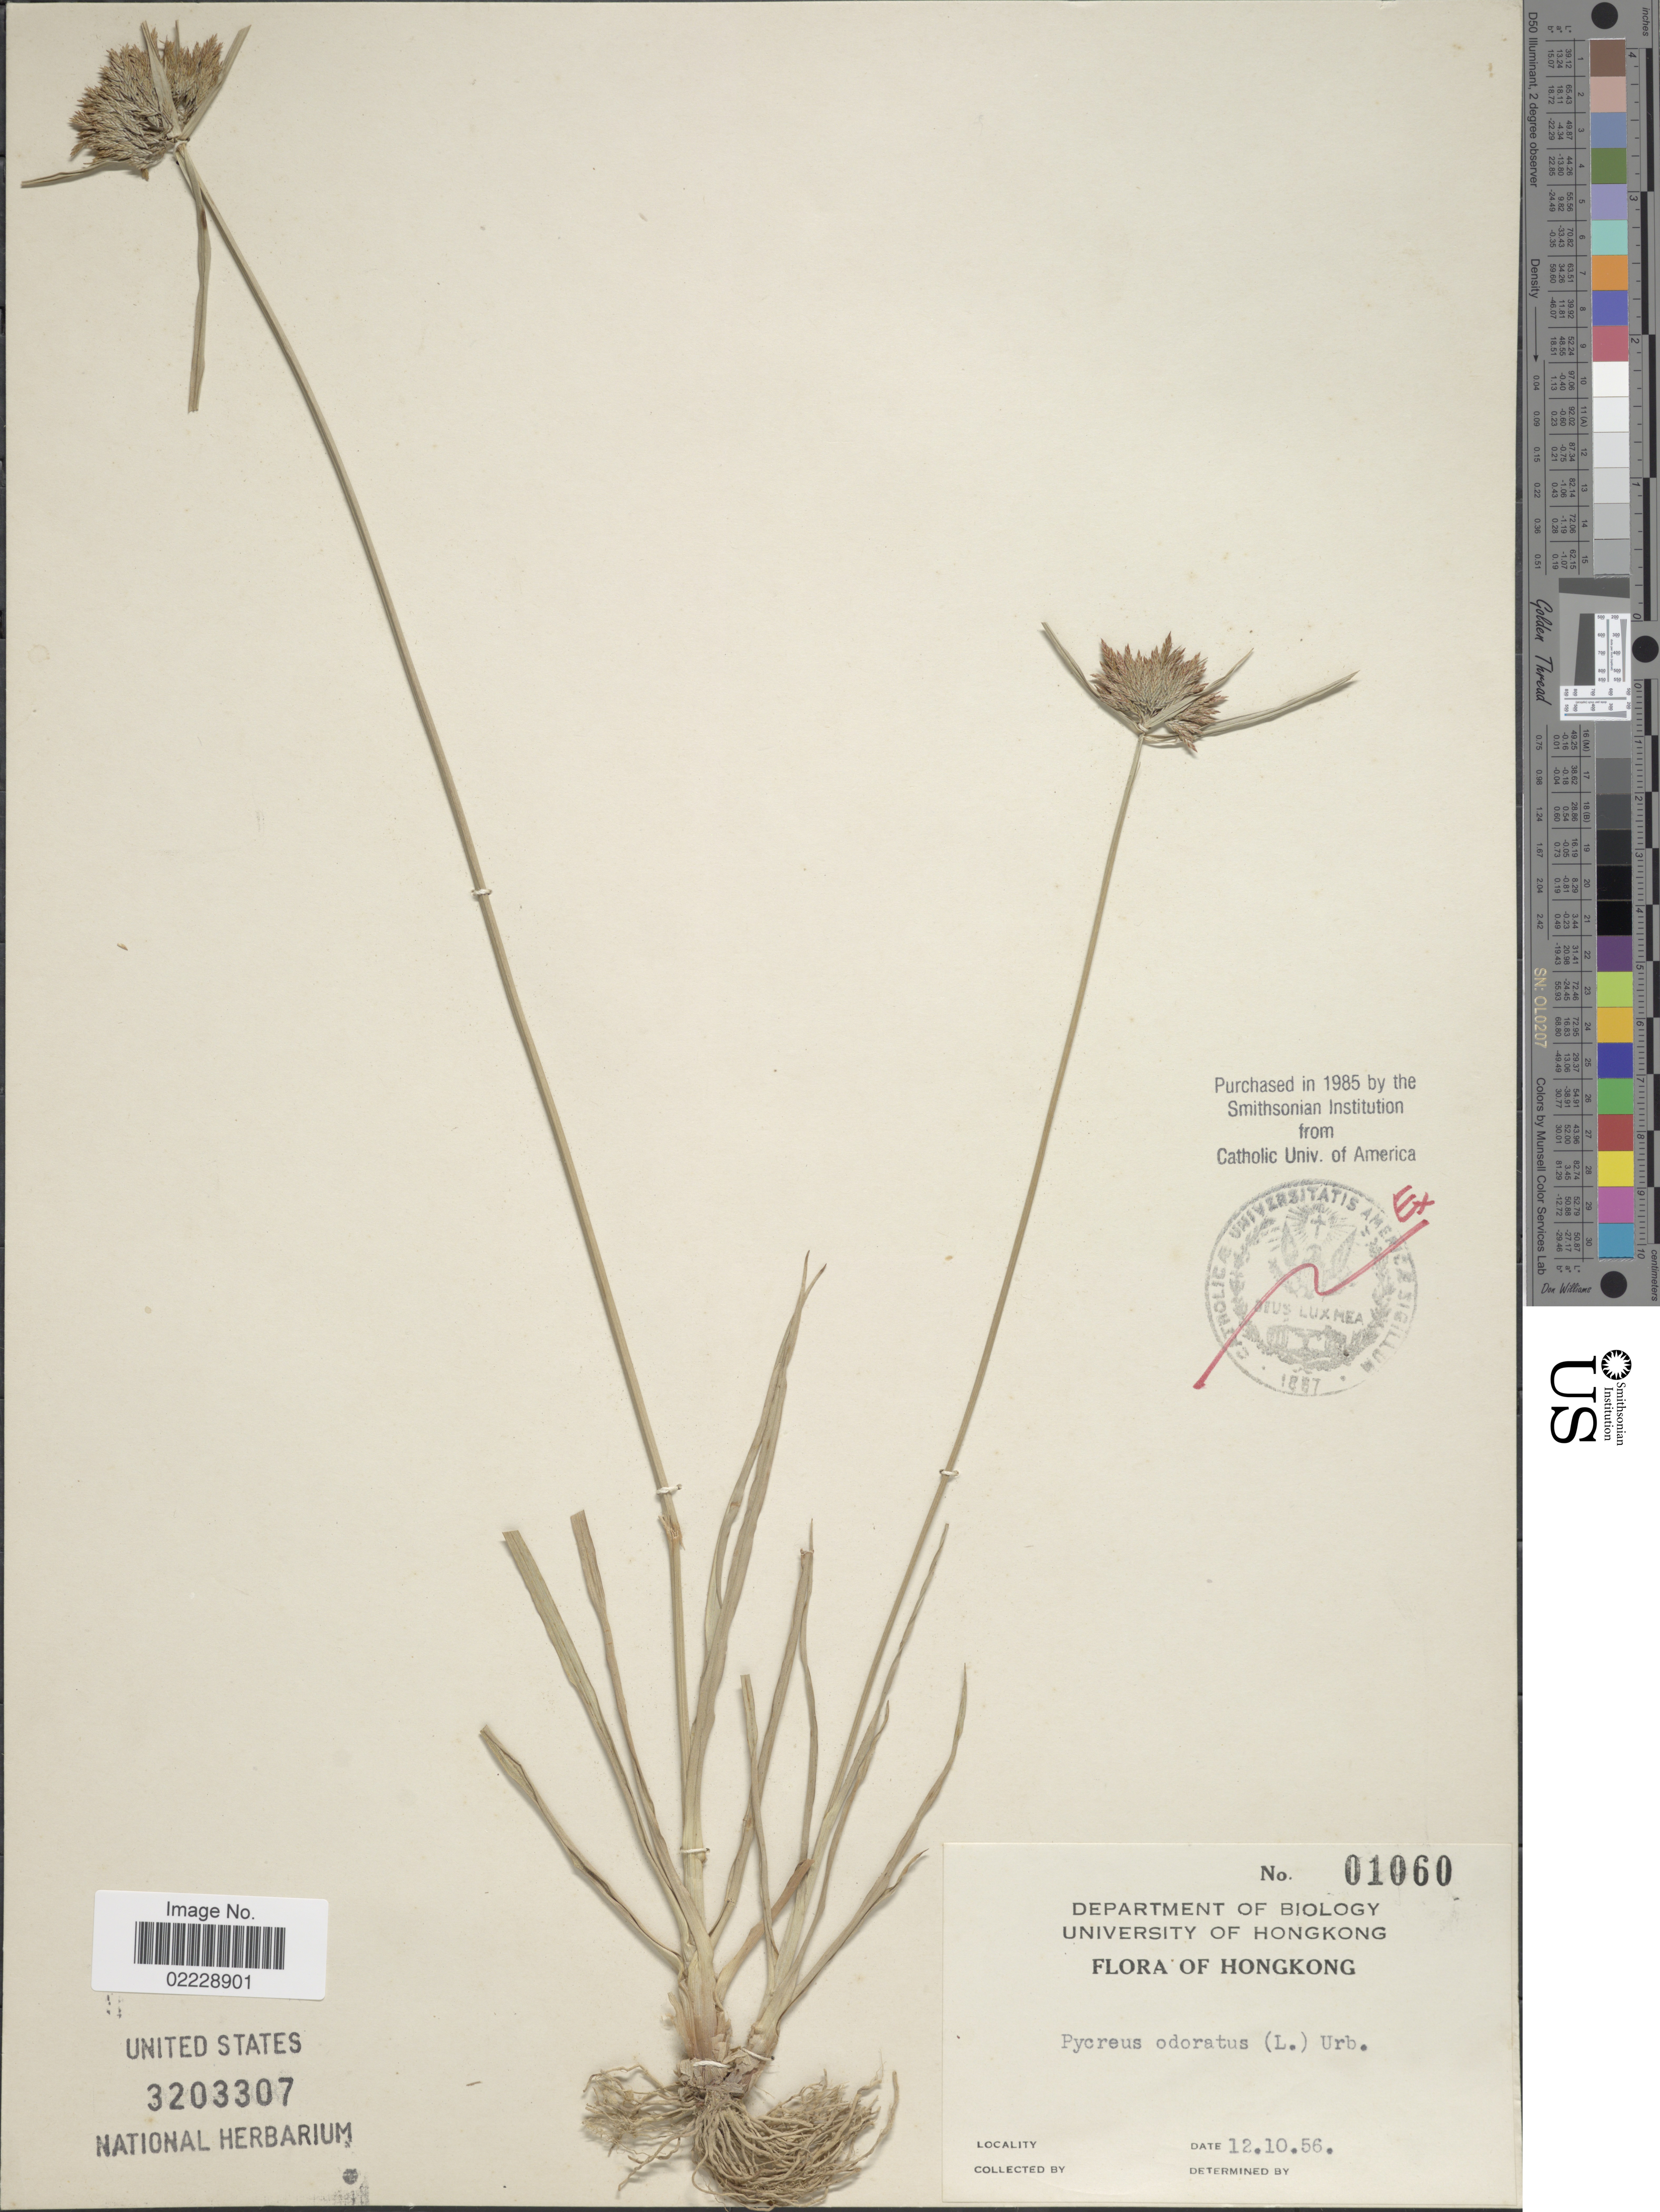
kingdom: Plantae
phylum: Tracheophyta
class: Liliopsida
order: Poales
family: Cyperaceae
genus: Cyperus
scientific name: Cyperus polystachyos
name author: Rottb.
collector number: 01060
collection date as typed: Transcribed d/m/y: 12/10/56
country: China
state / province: Hong Kong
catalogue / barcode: US 3203307